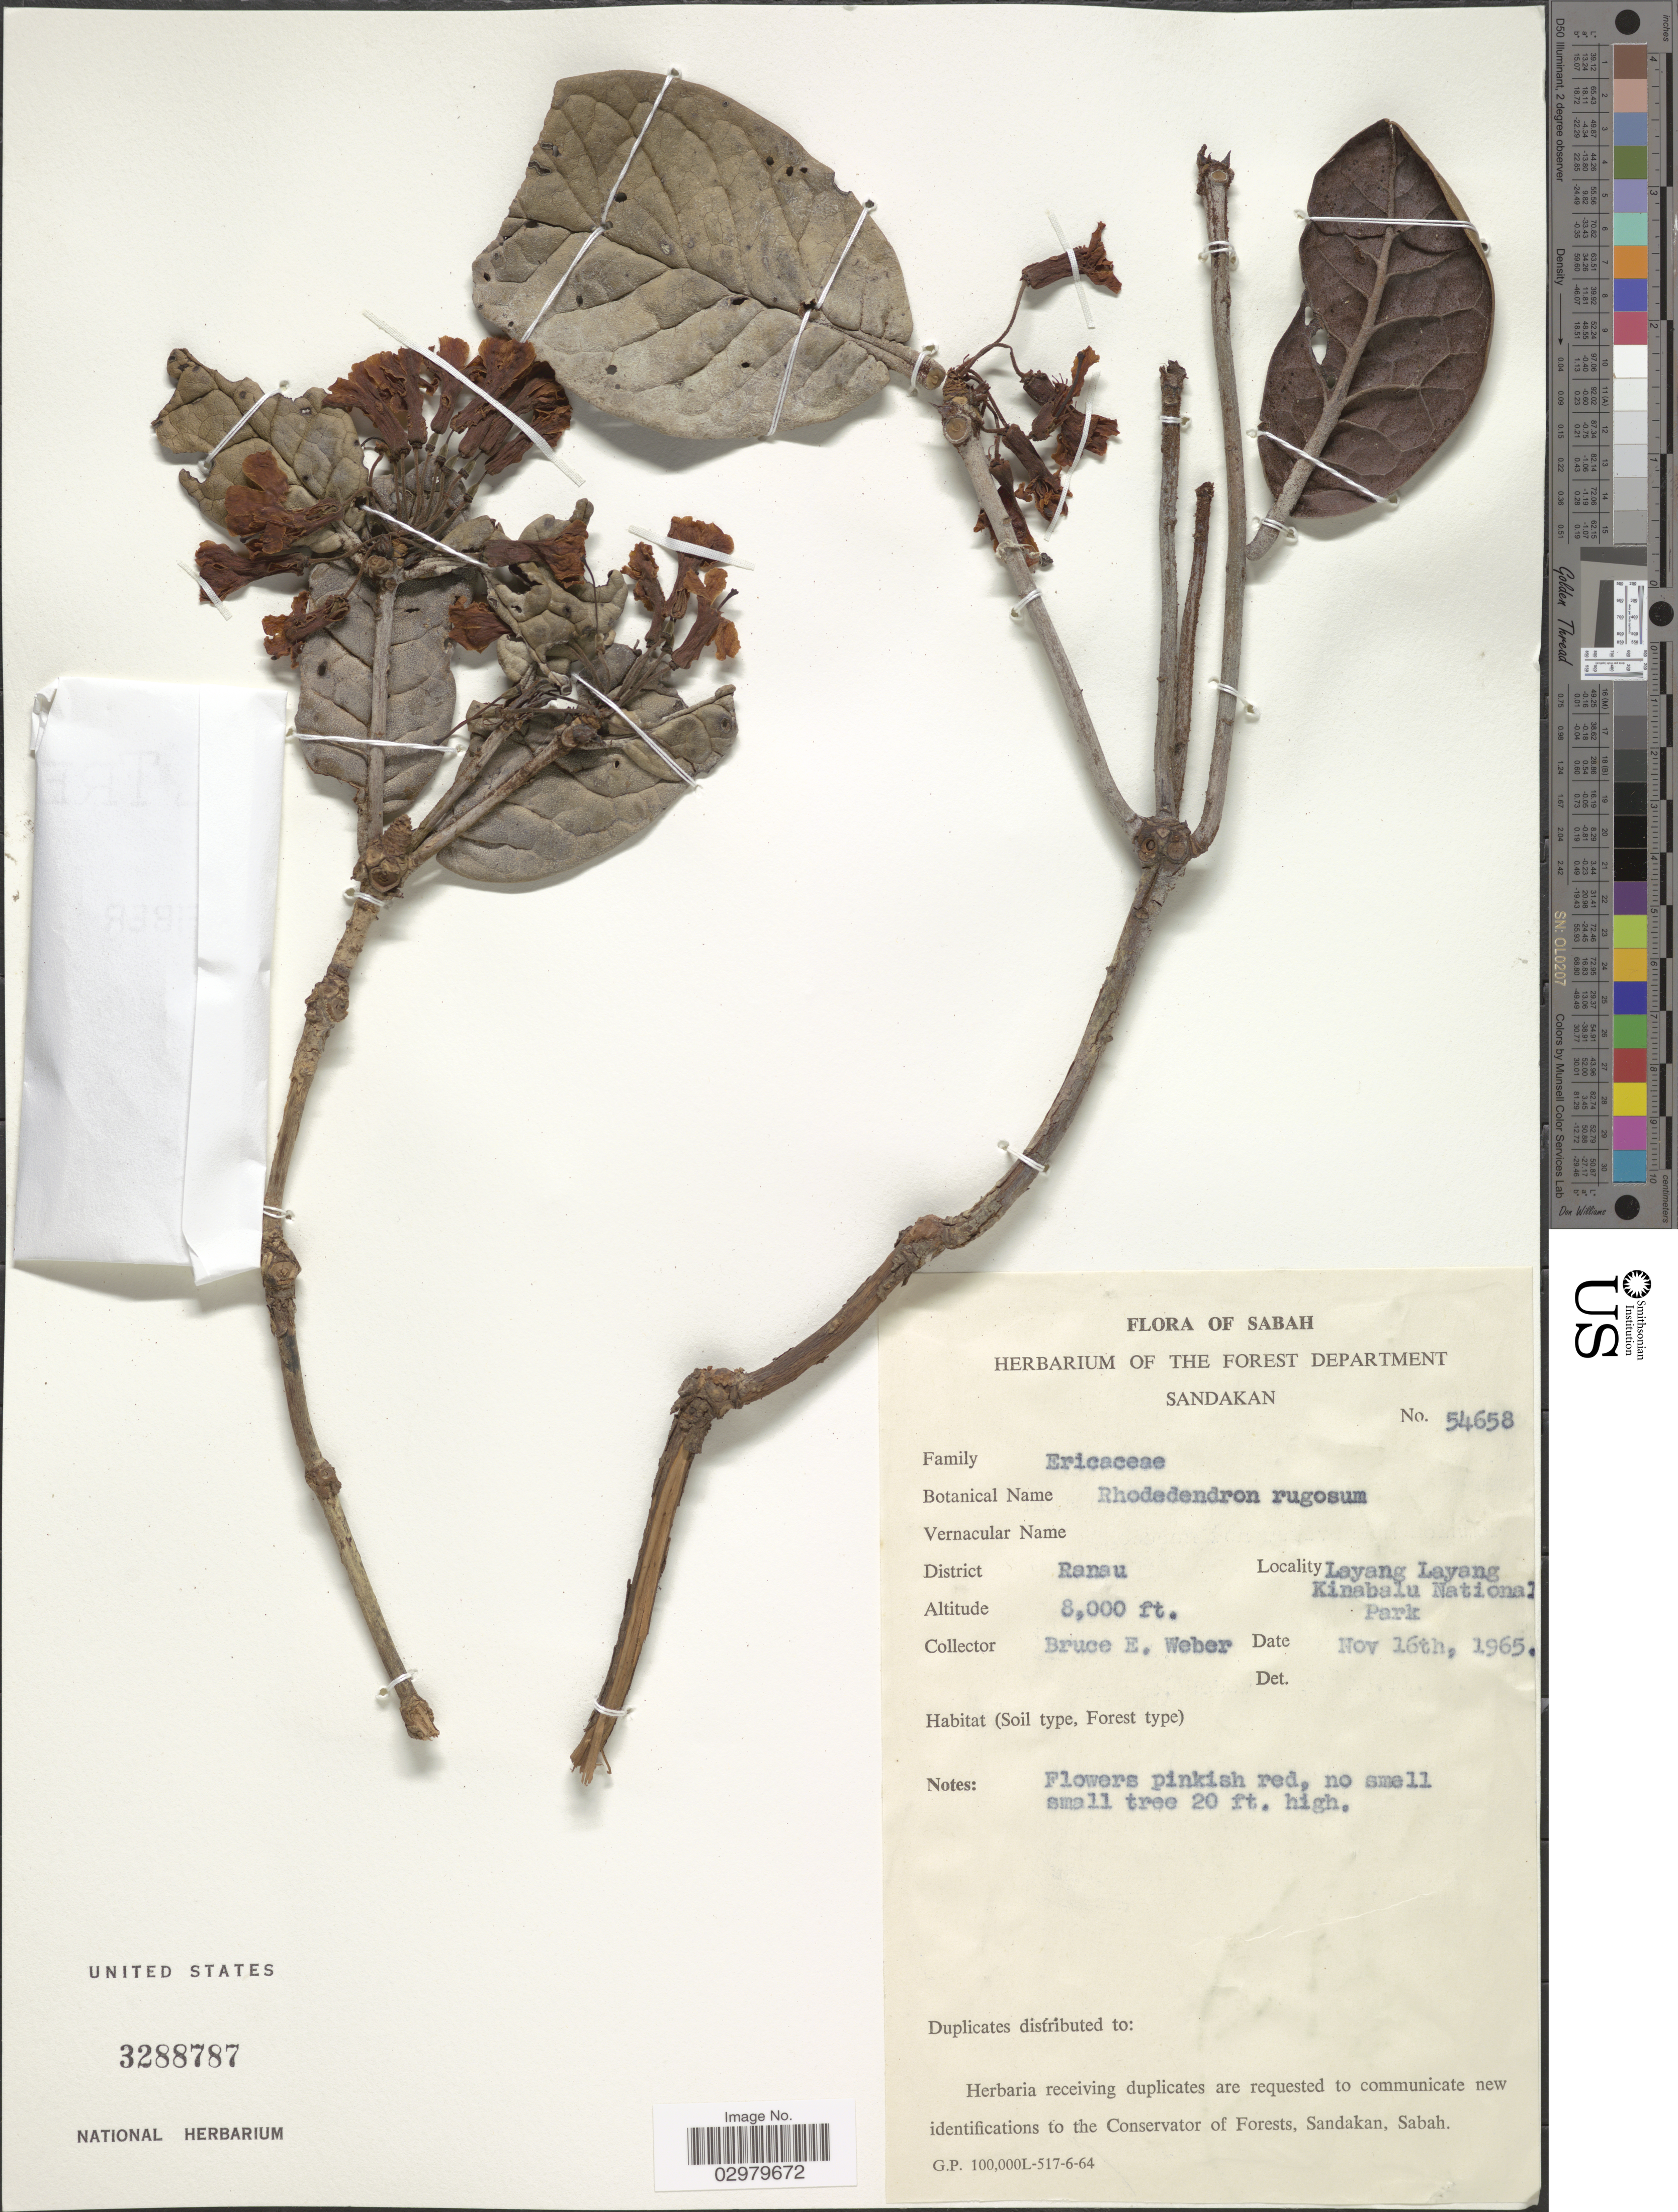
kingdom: Plantae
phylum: Tracheophyta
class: Magnoliopsida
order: Ericales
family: Ericaceae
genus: Rhododendron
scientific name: Rhododendron rugosum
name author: H. Low ex Hook. f.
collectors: B. E. Weber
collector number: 54658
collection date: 1965-11-16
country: Malaysia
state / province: Sabah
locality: Sandakan. District Ranau. Layang Layang Kinabalu National Park.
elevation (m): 2438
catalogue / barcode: US 3288787